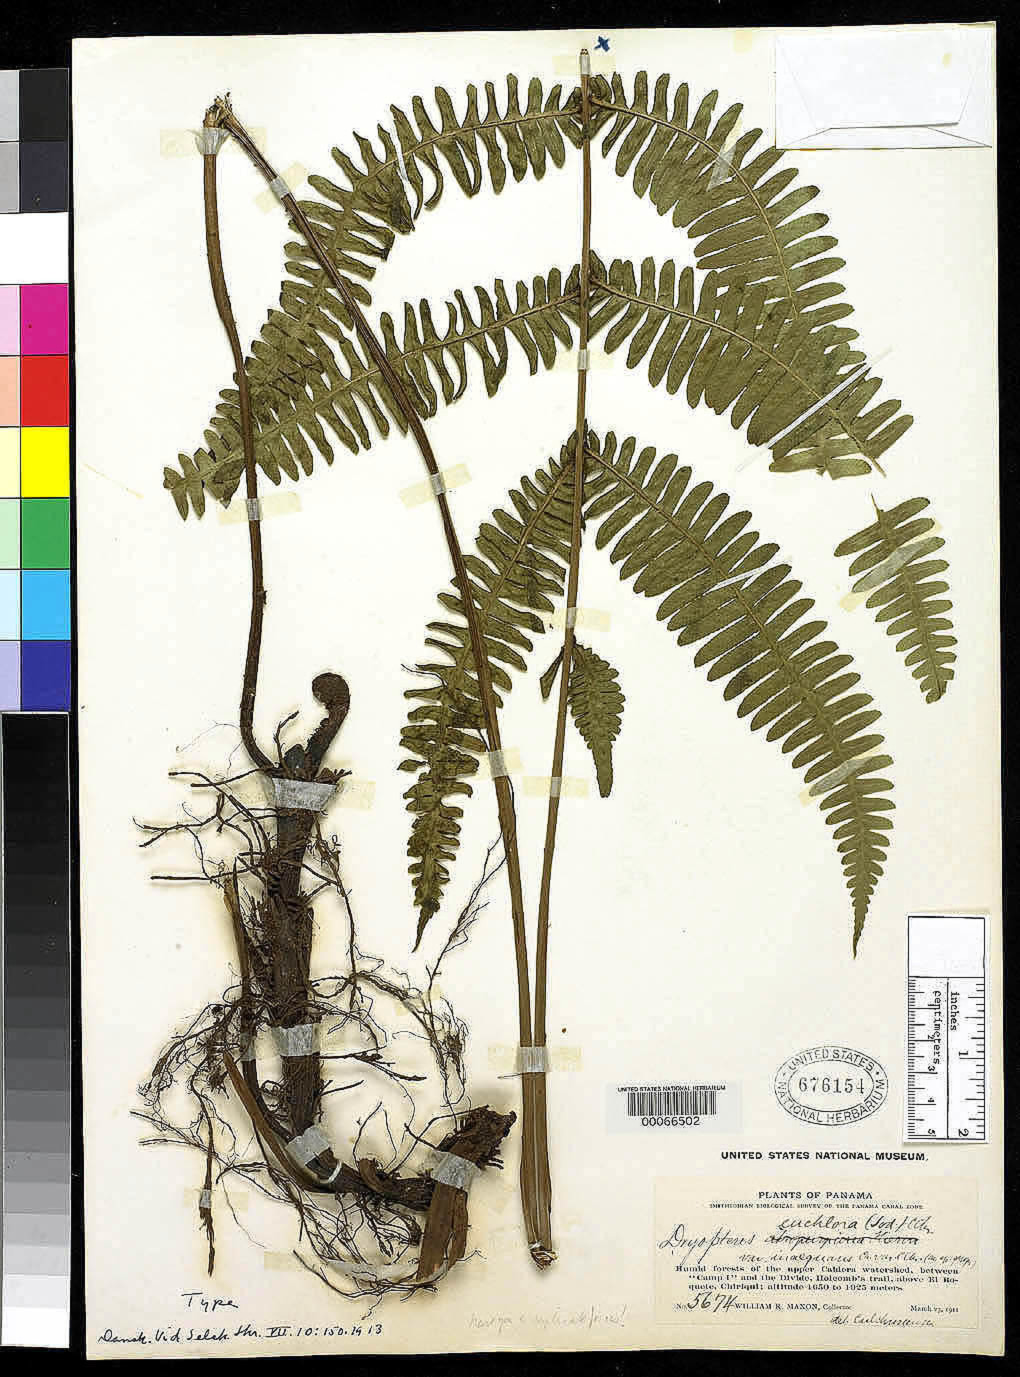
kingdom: Plantae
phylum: Tracheophyta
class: Polypodiopsida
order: Polypodiales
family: Dryopteridaceae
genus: Dryopteris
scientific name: Dryopteris euchlora var. inaequans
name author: C. Chr.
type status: Lectotype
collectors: W. R. Maxon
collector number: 5674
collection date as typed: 26 Mar 1911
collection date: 1911-03-26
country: Panama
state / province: Chiriquí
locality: Between camp 1 & the divide, Holcomb's Trail, above El Boquete.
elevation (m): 1650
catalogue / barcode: US 676154